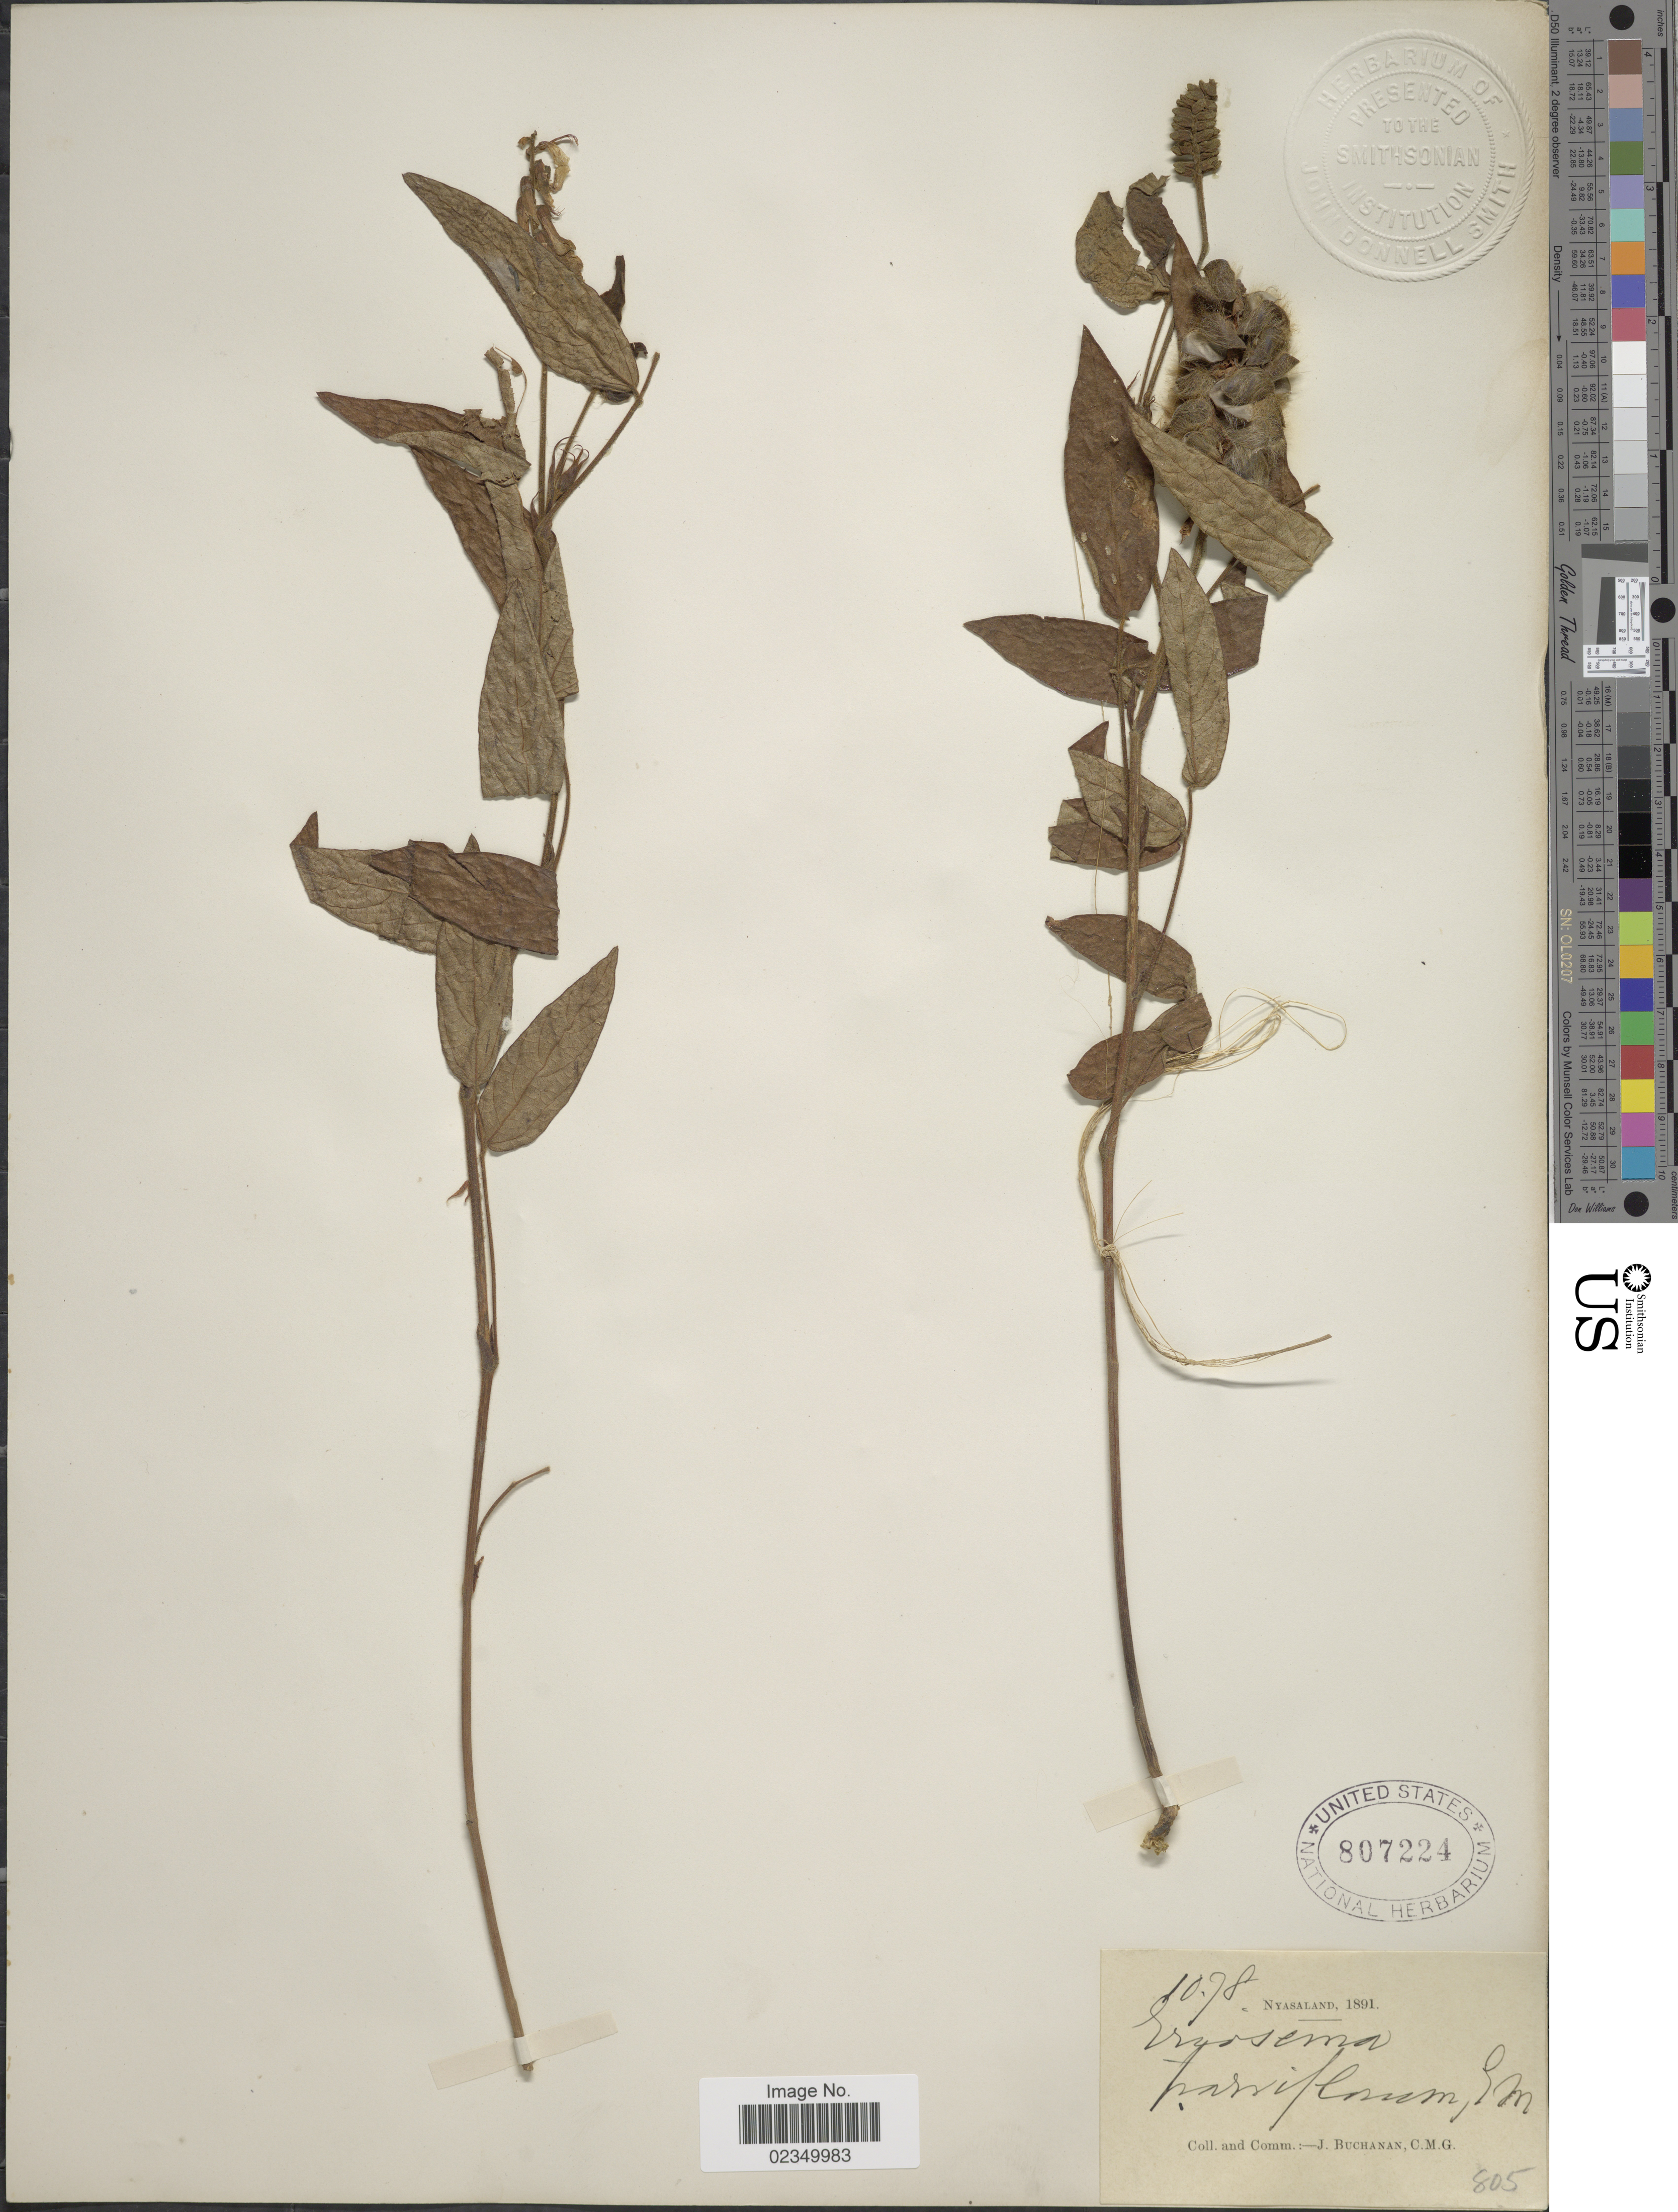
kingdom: Plantae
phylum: Tracheophyta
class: Magnoliopsida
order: Fabales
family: Fabaceae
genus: Eriosema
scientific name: Eriosema parviflorum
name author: E. Mey.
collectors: J. Buchanan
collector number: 1078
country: Malawi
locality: Nyasland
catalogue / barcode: US 807224